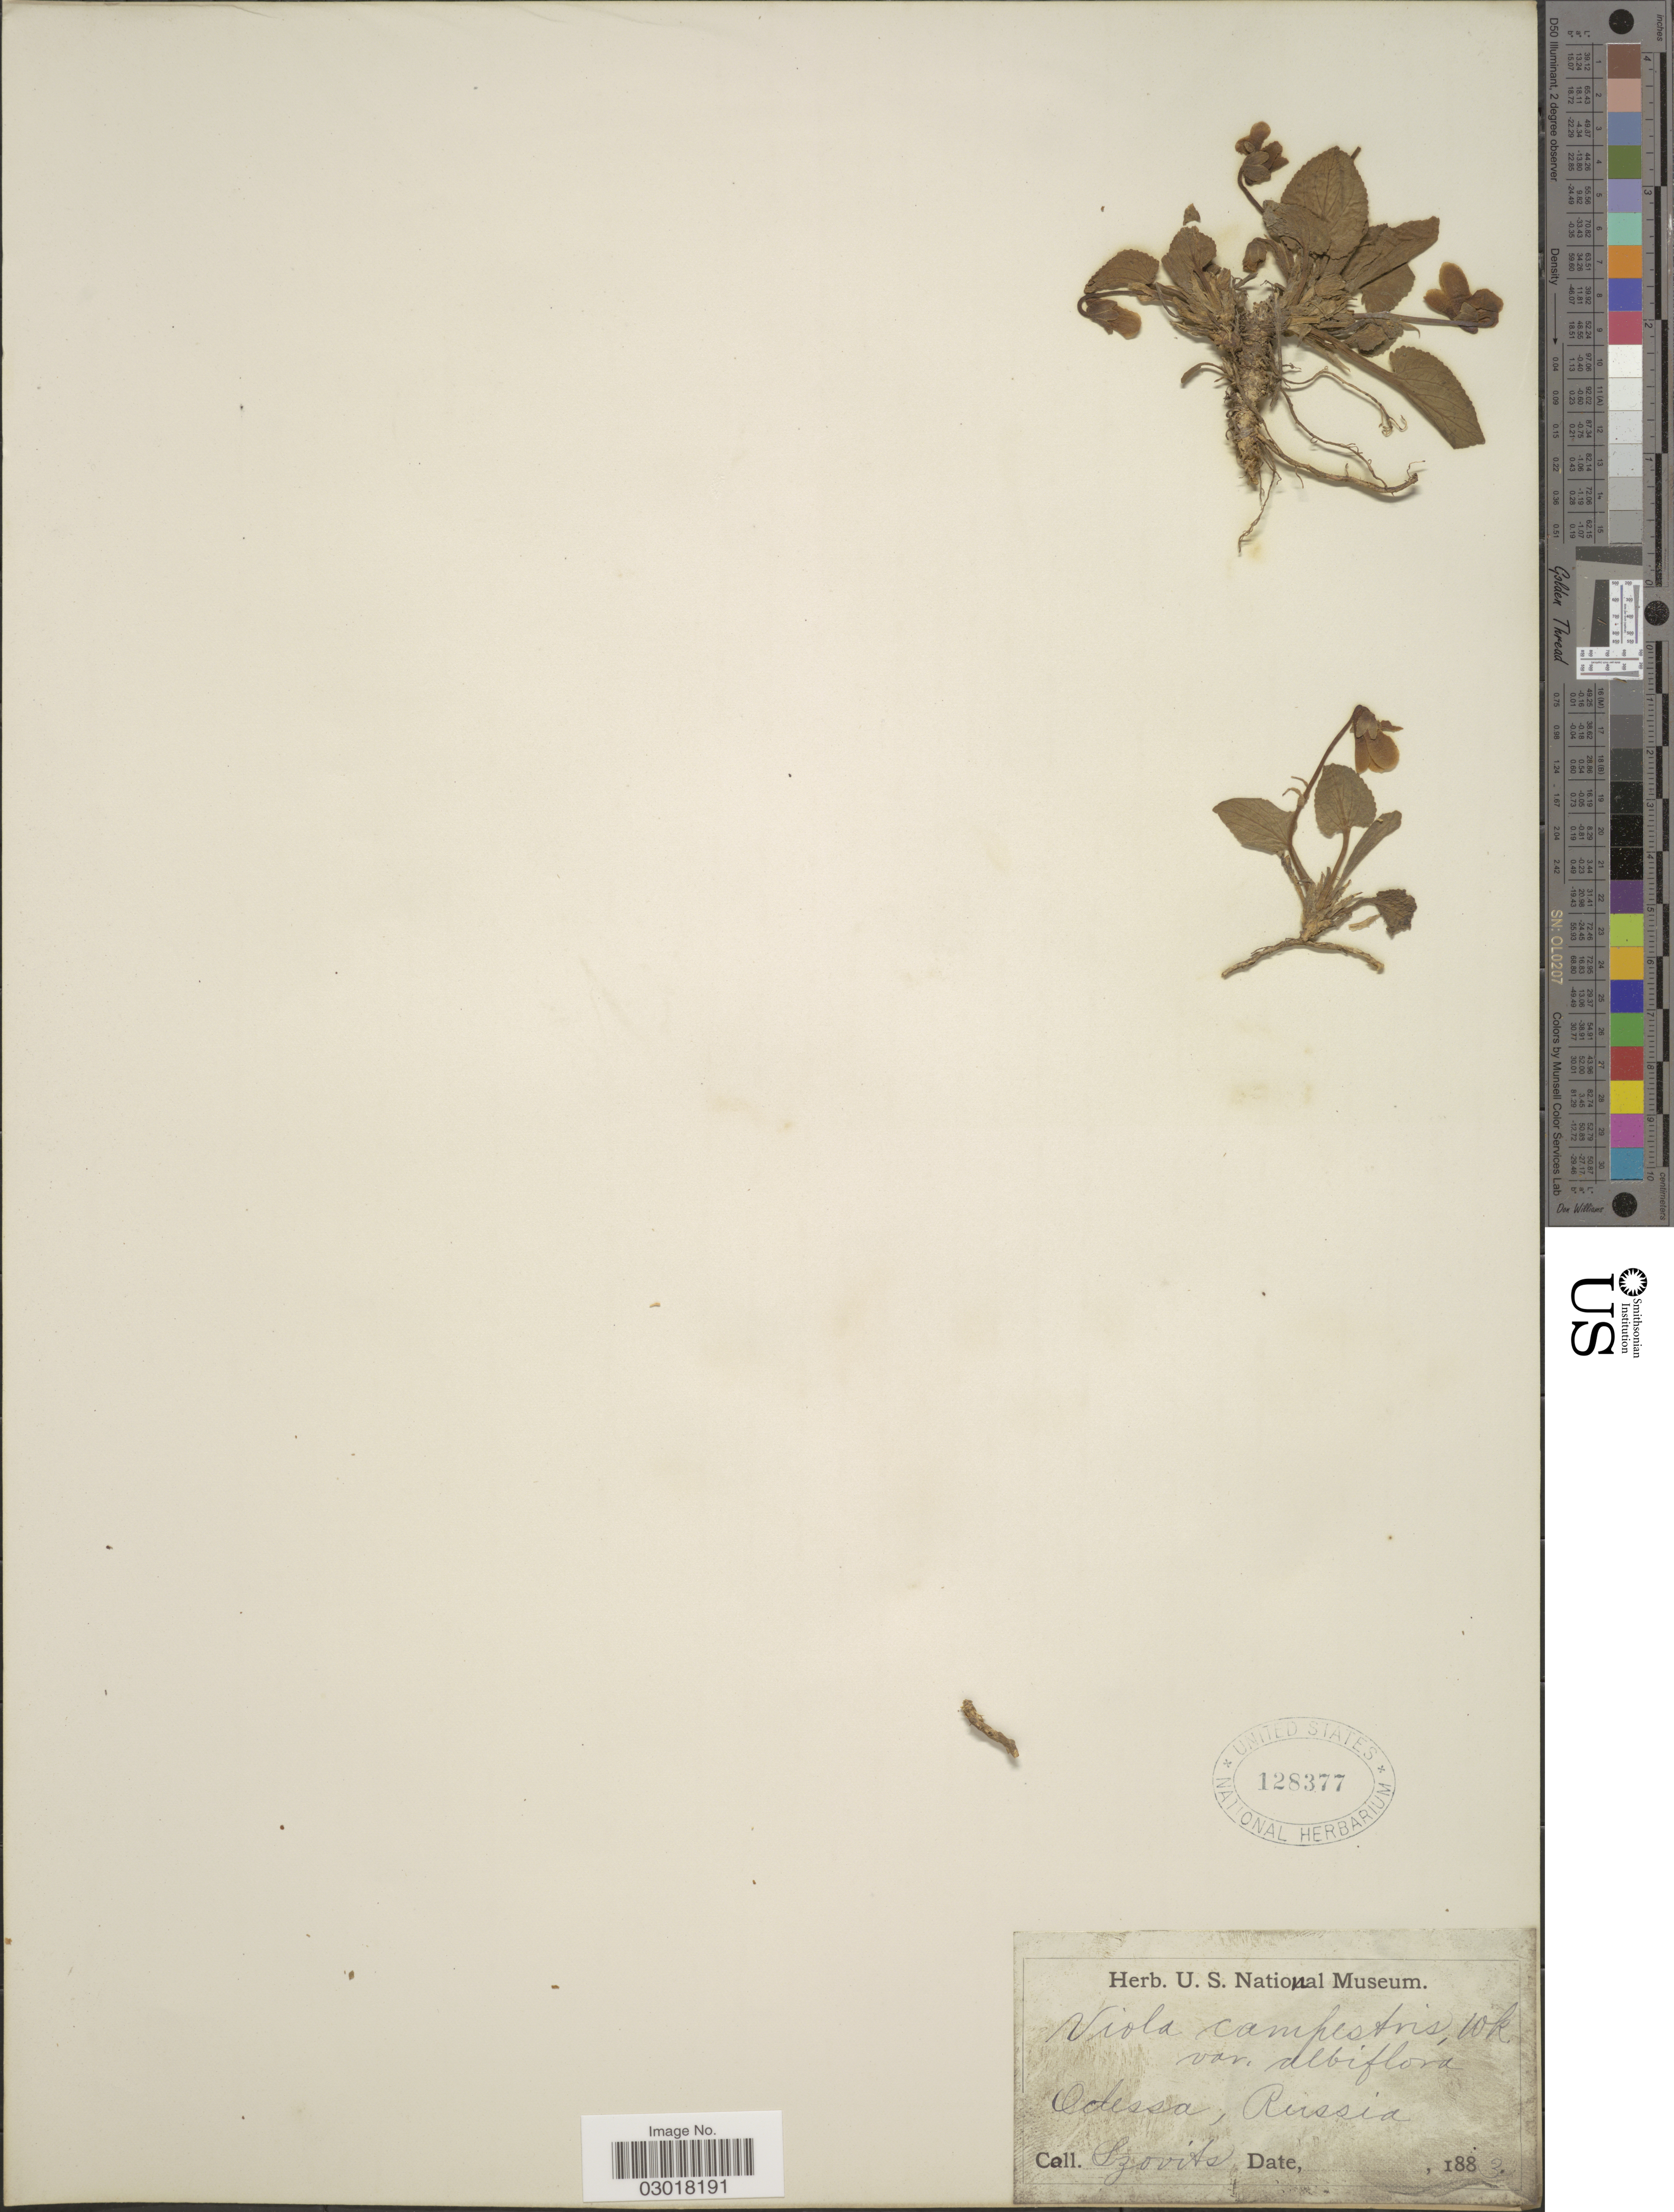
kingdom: Plantae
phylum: Tracheophyta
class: Magnoliopsida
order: Malpighiales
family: Violaceae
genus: Viola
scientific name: Viola campestris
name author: M. Bieb.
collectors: Szovits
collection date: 1883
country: Ukraine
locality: Odessa, Russia.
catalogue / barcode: US 128377